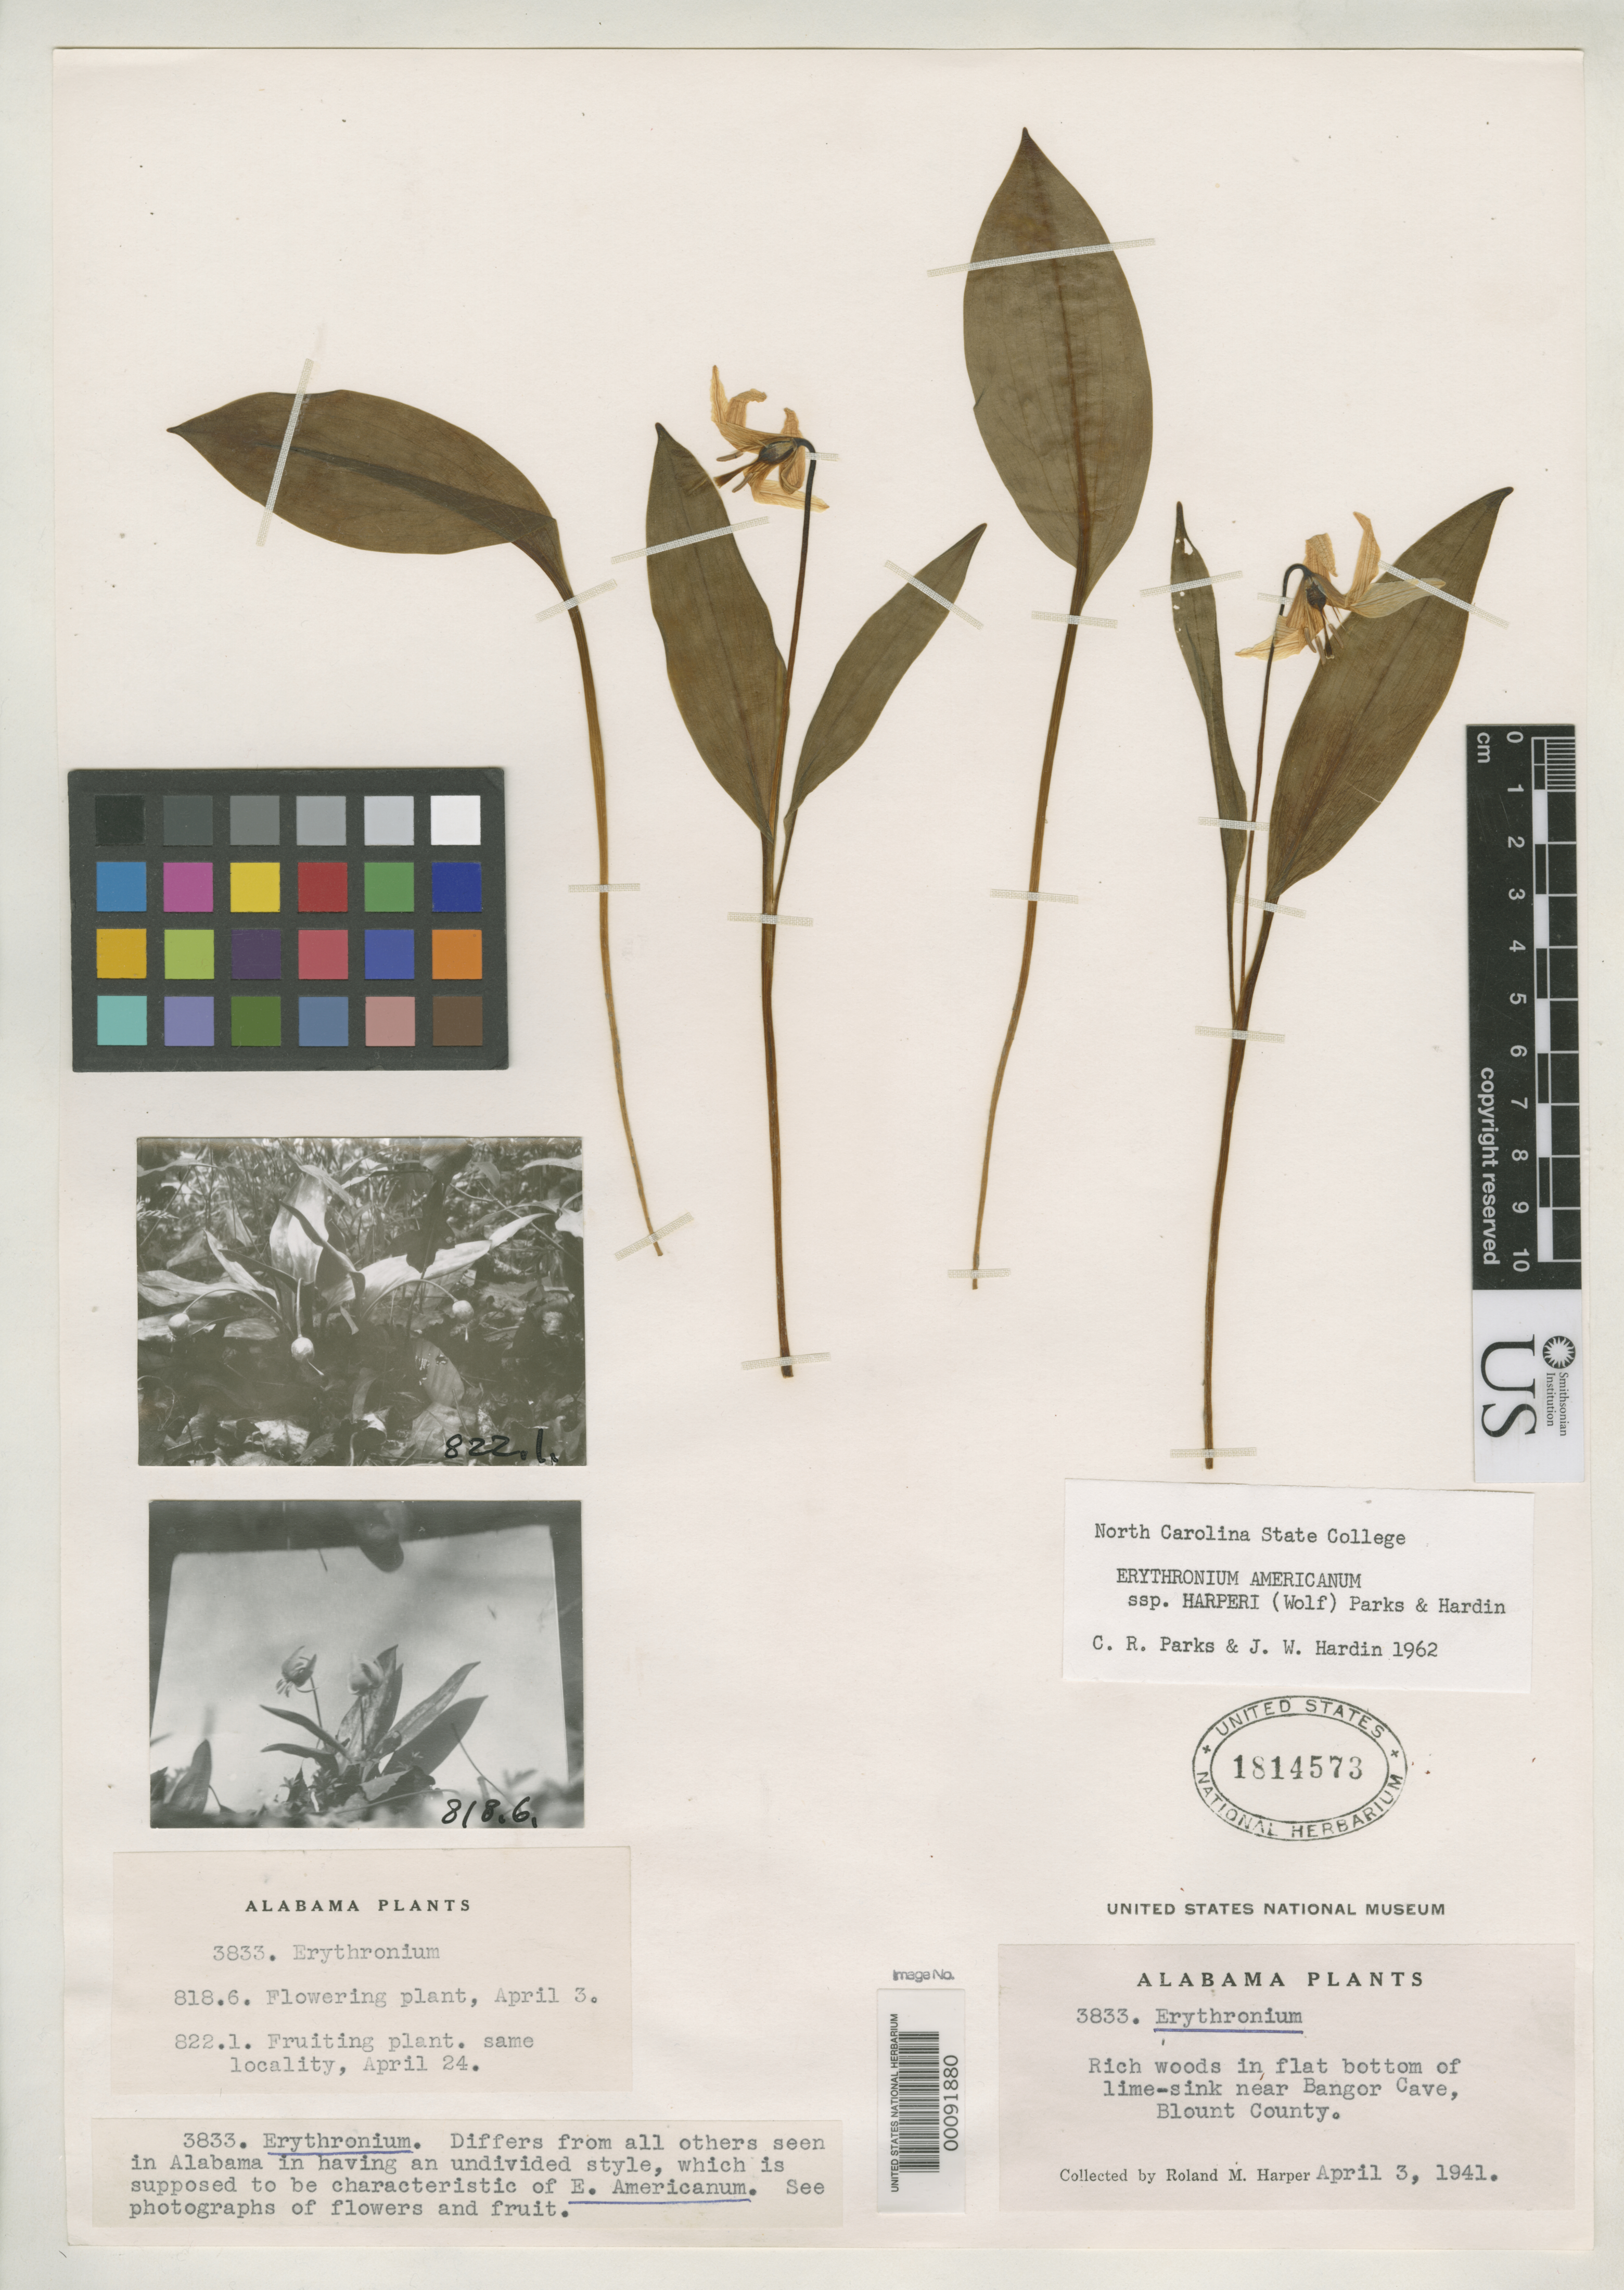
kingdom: Plantae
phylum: Tracheophyta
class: Liliopsida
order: Liliales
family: Liliaceae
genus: Erythronium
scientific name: Erythronium americanum subsp. harperi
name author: (Wolf) C.R. Parks & Hardin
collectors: R. M. Harper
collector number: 3833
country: United States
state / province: Alabama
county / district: Blount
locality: Near Bangor Cave.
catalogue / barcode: US 1814573